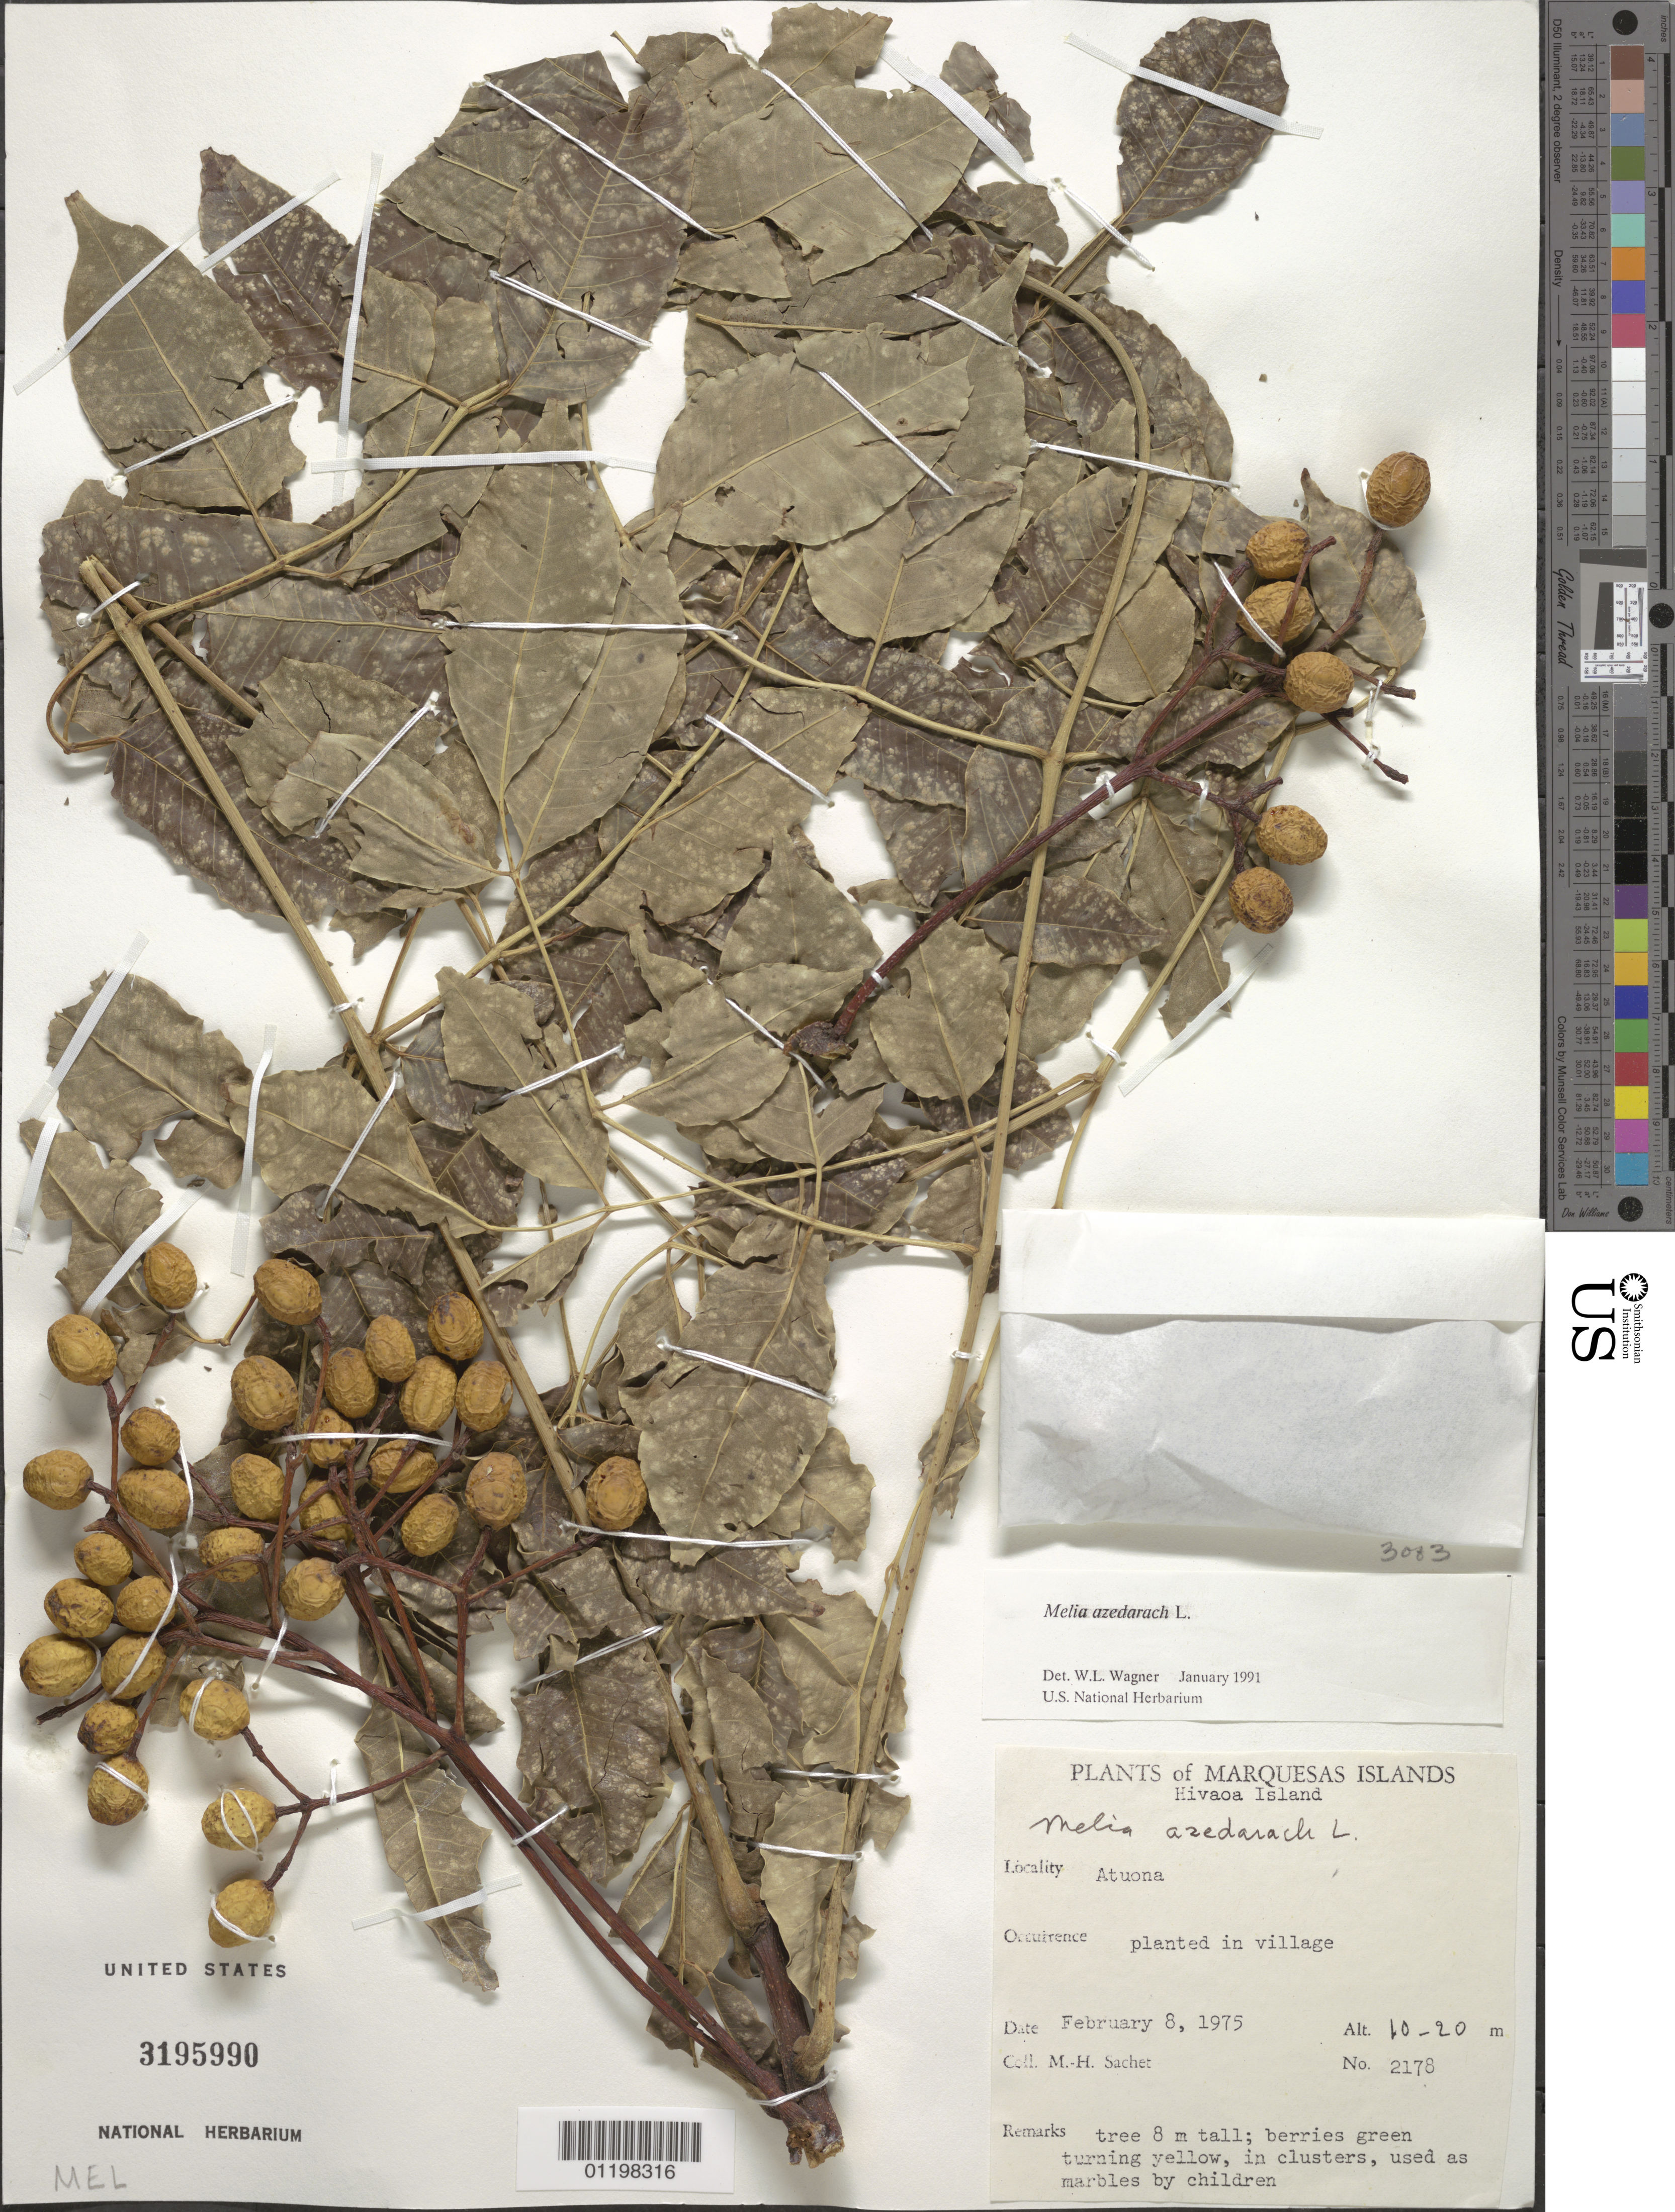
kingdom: Plantae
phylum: Tracheophyta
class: Magnoliopsida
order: Sapindales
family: Meliaceae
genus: Melia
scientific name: Melia azedarach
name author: L.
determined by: Wagner, W. L., (BOT), Smithsonian Institution - National Museum of Natural History (UNITED STATES)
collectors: M.-H. Sachet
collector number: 2178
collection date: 1975-02-08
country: French Polynesia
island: Hiva Oa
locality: Atuona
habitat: Planted in village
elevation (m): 10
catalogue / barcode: US 3195990